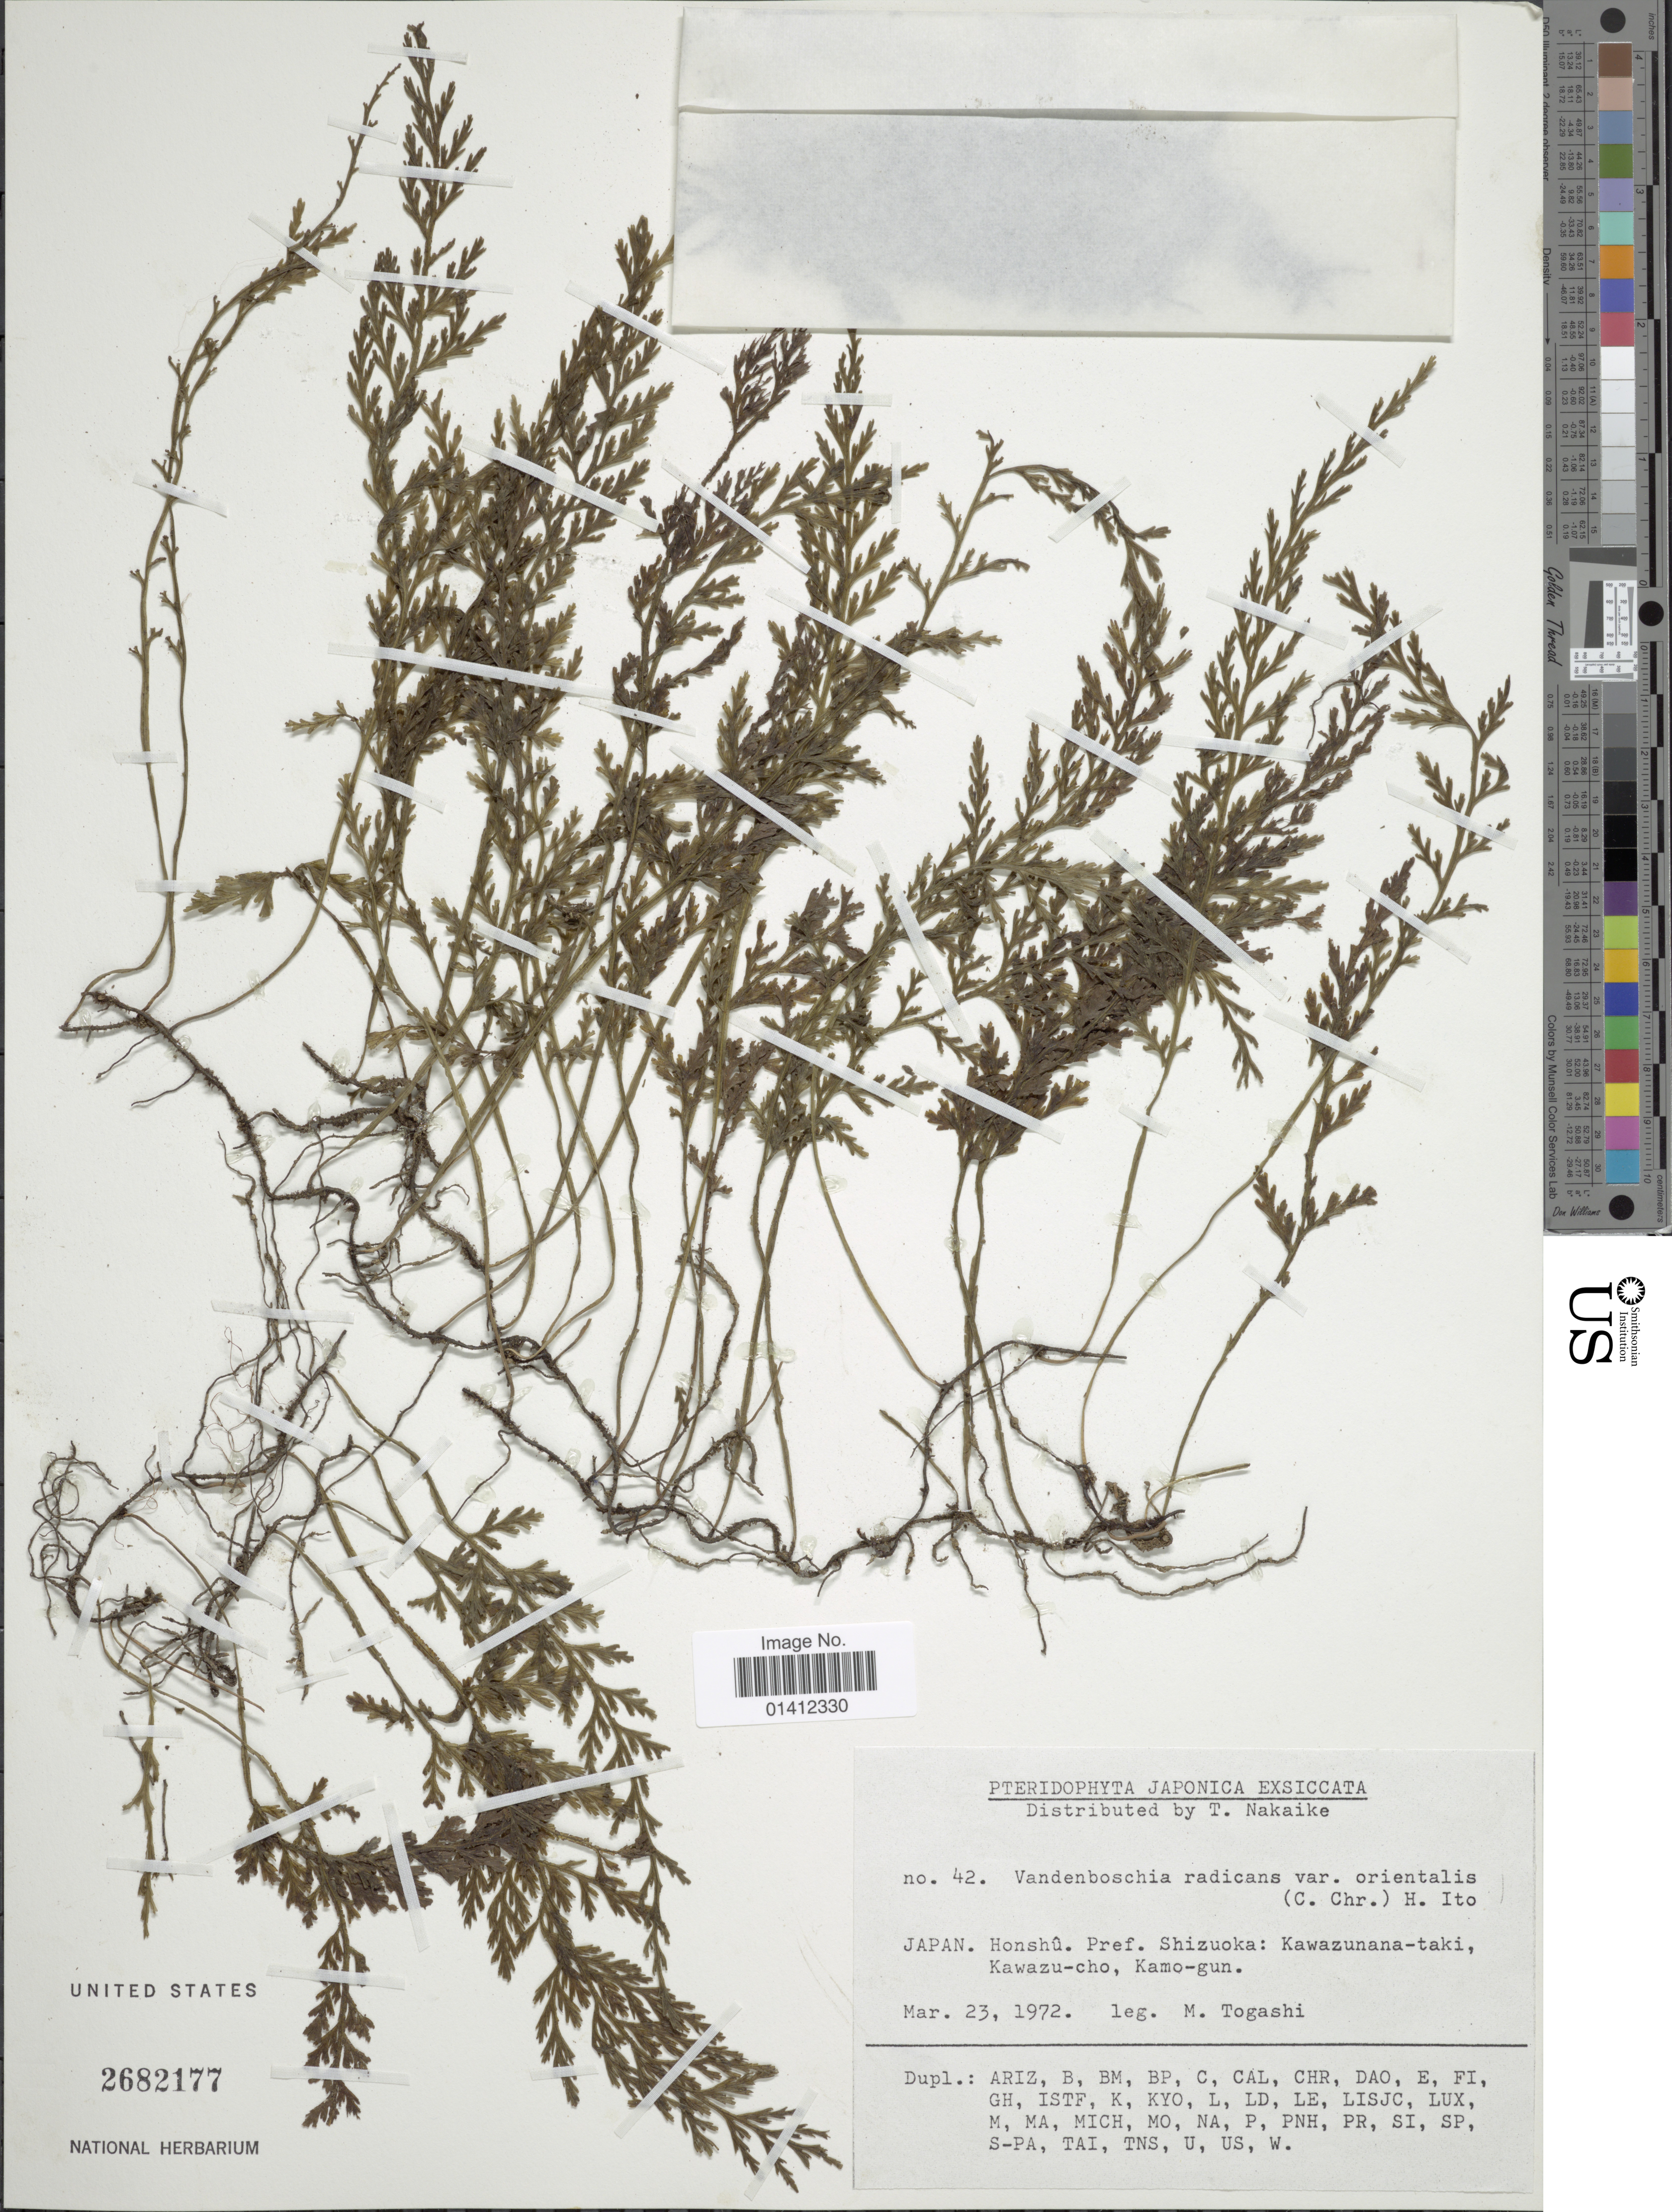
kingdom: Plantae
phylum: Tracheophyta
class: Polypodiopsida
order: Hymenophyllales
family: Hymenophyllaceae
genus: Vandenboschia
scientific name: Vandenboschia radicans var. orientalis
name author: (C. Chr.) H. Itô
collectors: M. Togashi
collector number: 42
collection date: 1972-03-23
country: Japan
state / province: Sizuoka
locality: Honshû Pref Shizouka: Kawazunana-taki, Kawazu-cho, kamo-gun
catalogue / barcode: US 2682177